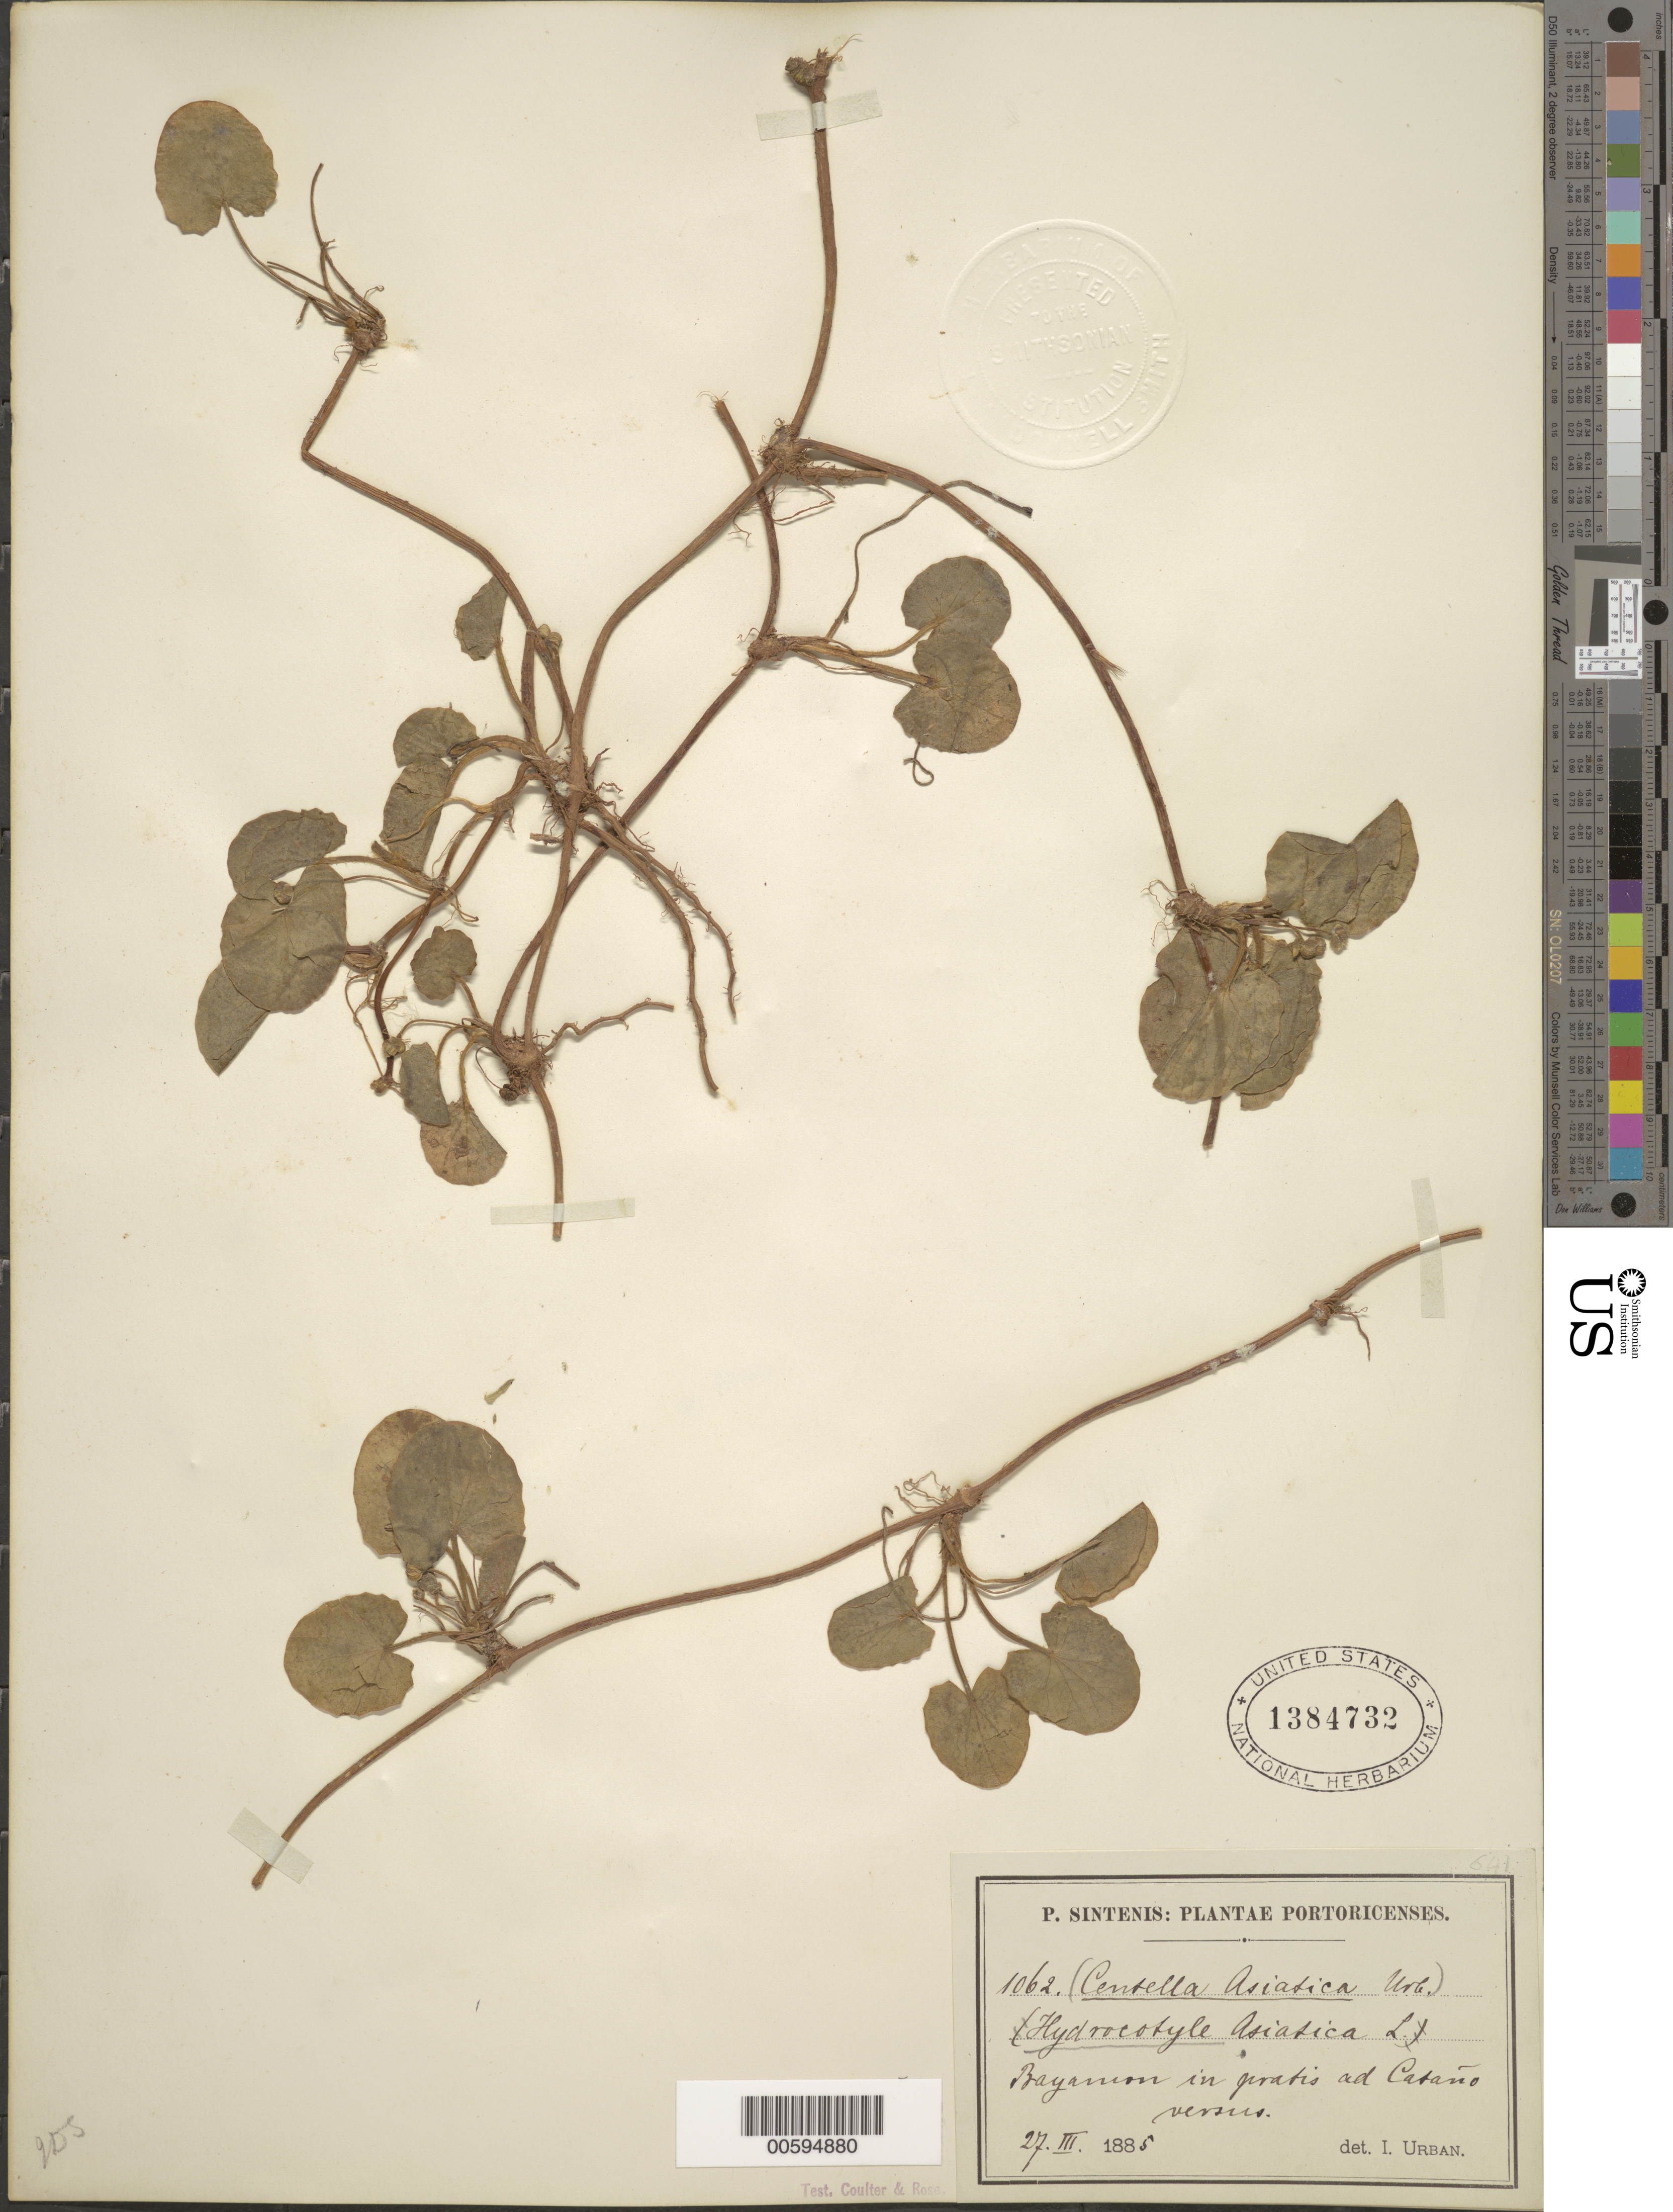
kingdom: Plantae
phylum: Tracheophyta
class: Magnoliopsida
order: Apiales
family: Apiaceae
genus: Centella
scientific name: Centella asiatica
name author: (L.) Urb.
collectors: P. Sintenis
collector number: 1062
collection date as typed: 27 Mar 1885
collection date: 1885-03-27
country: Puerto Rico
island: Greater Antilles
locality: Bayamon, in pratis ad Cataño versus.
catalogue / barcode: US 1384732